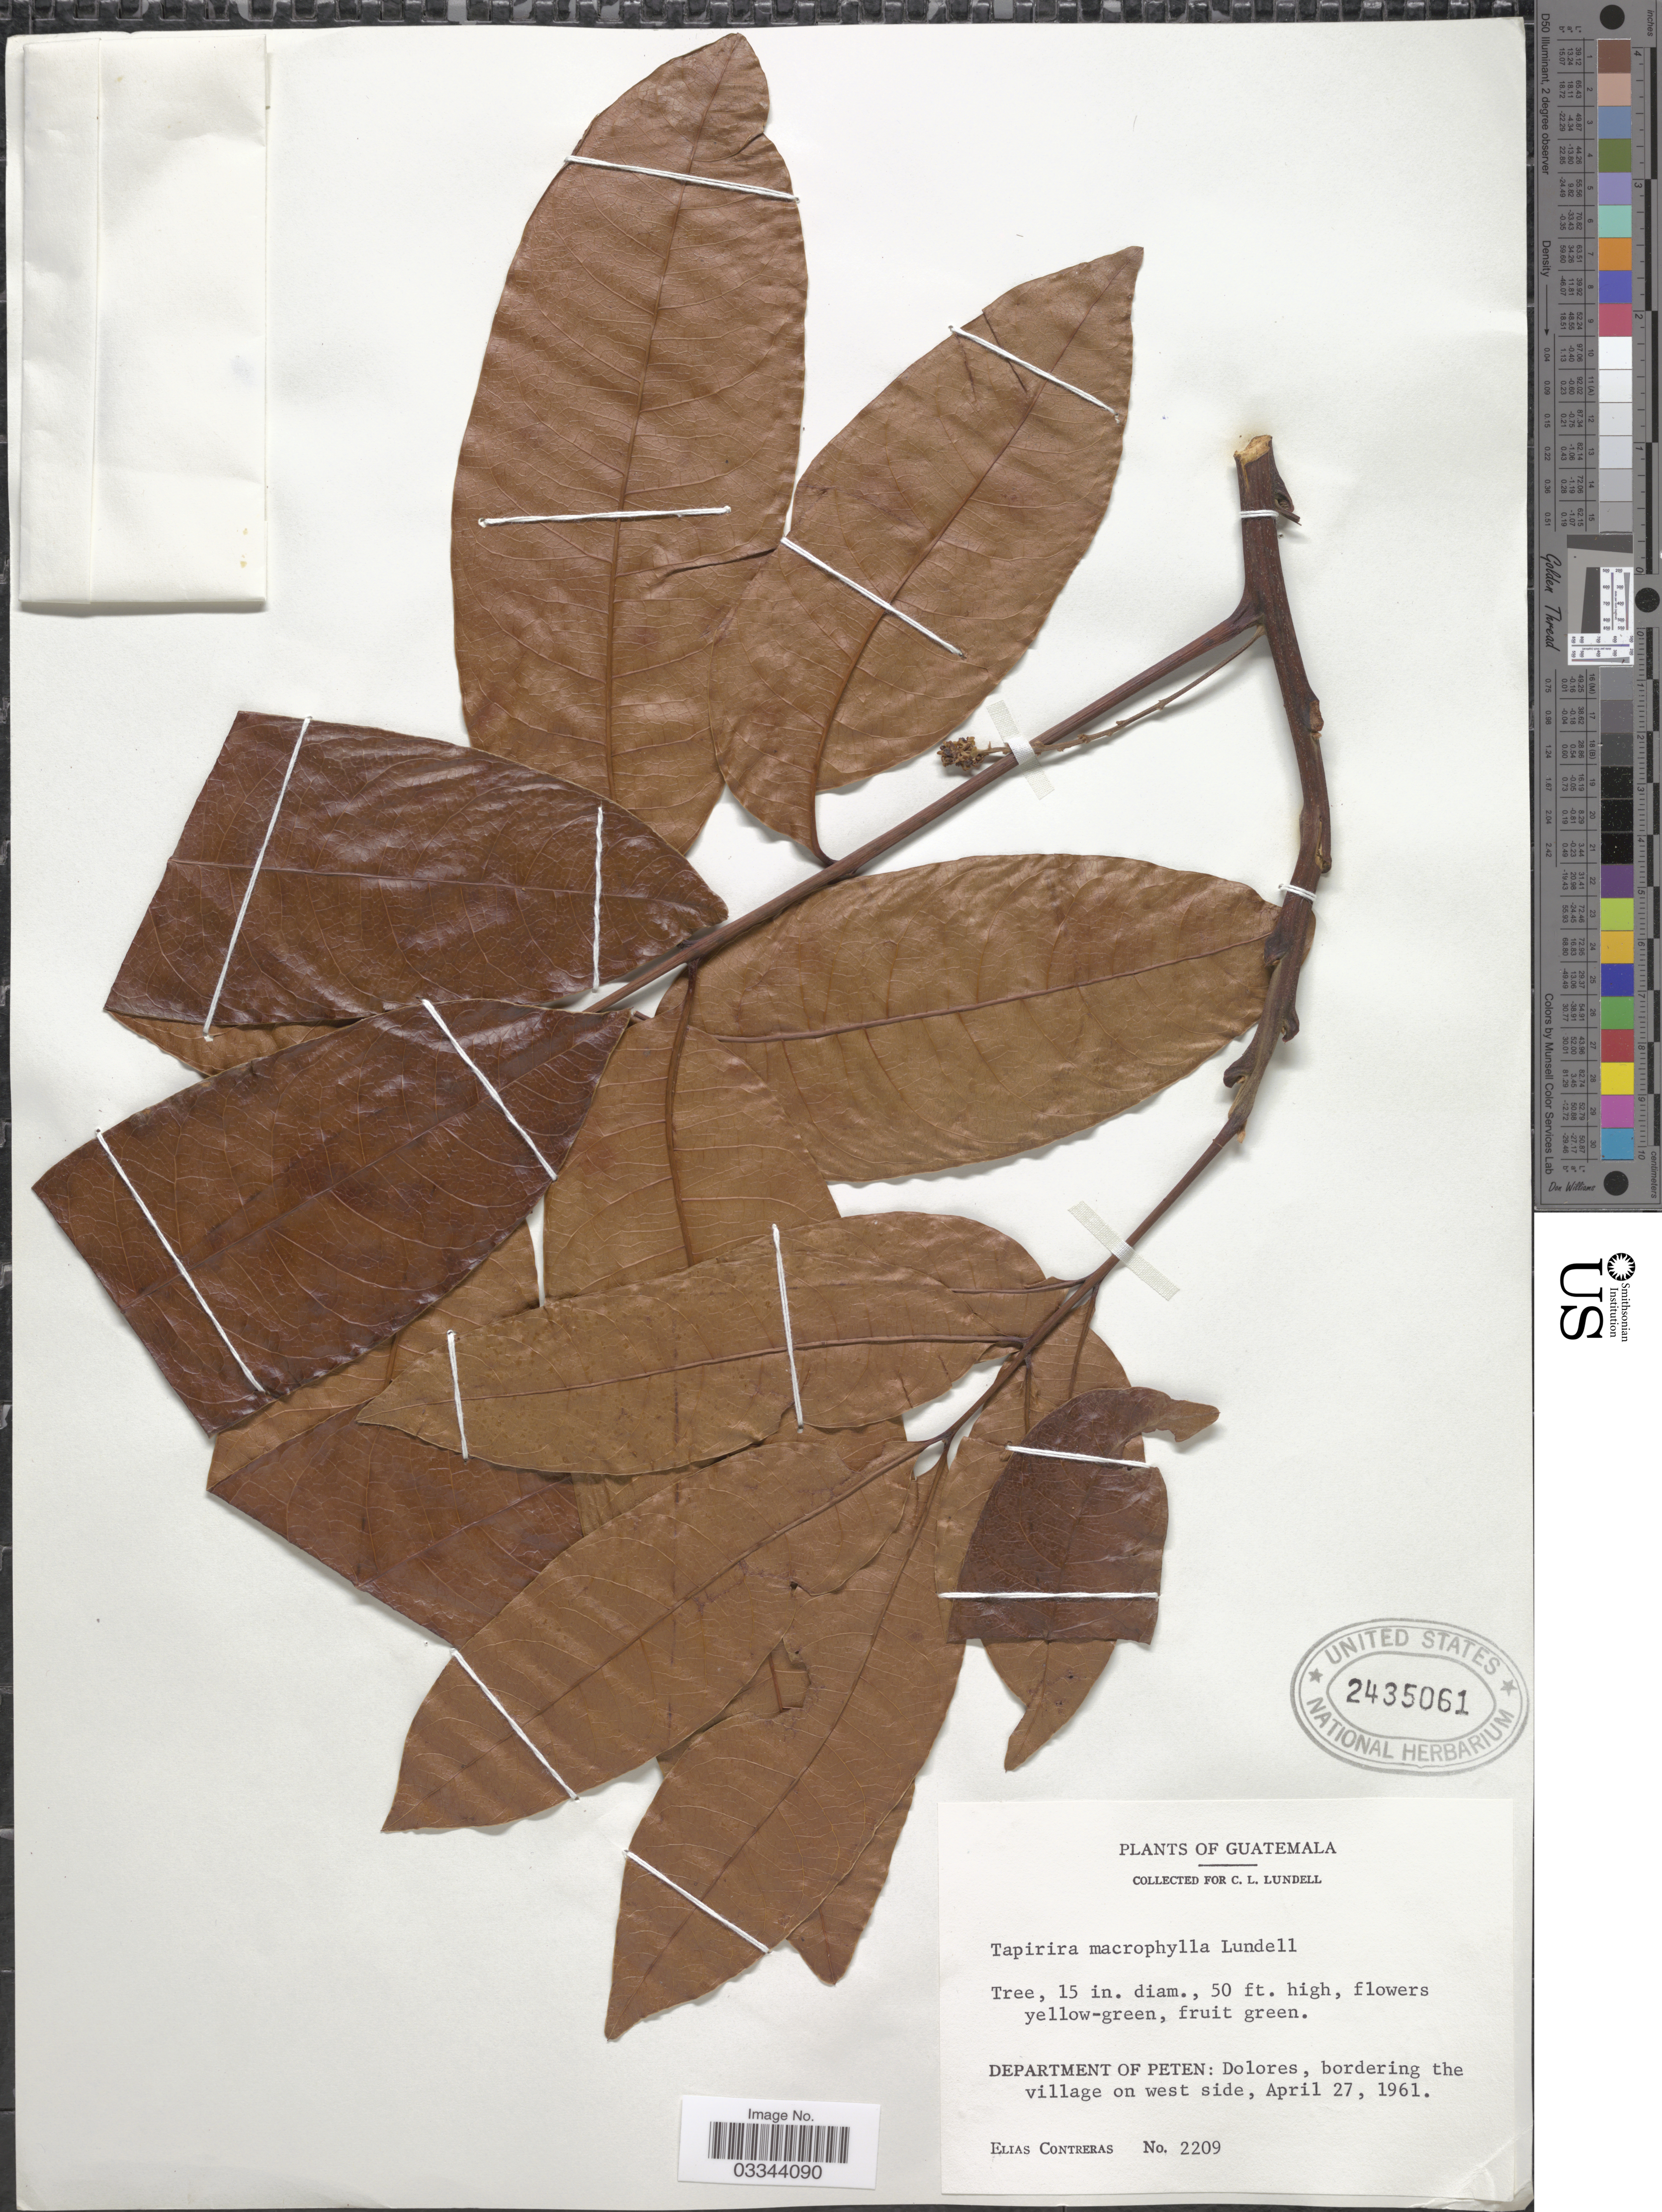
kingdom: Plantae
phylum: Tracheophyta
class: Magnoliopsida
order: Sapindales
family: Anacardiaceae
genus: Tapirira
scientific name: Tapirira macrophylla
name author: Lundell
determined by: Mitchell, John D.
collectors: E. Contreras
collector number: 2209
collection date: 1961-04-27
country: Guatemala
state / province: El Petén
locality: Department of Peten: Dolores, bordering the village on west side.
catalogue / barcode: US 2435061